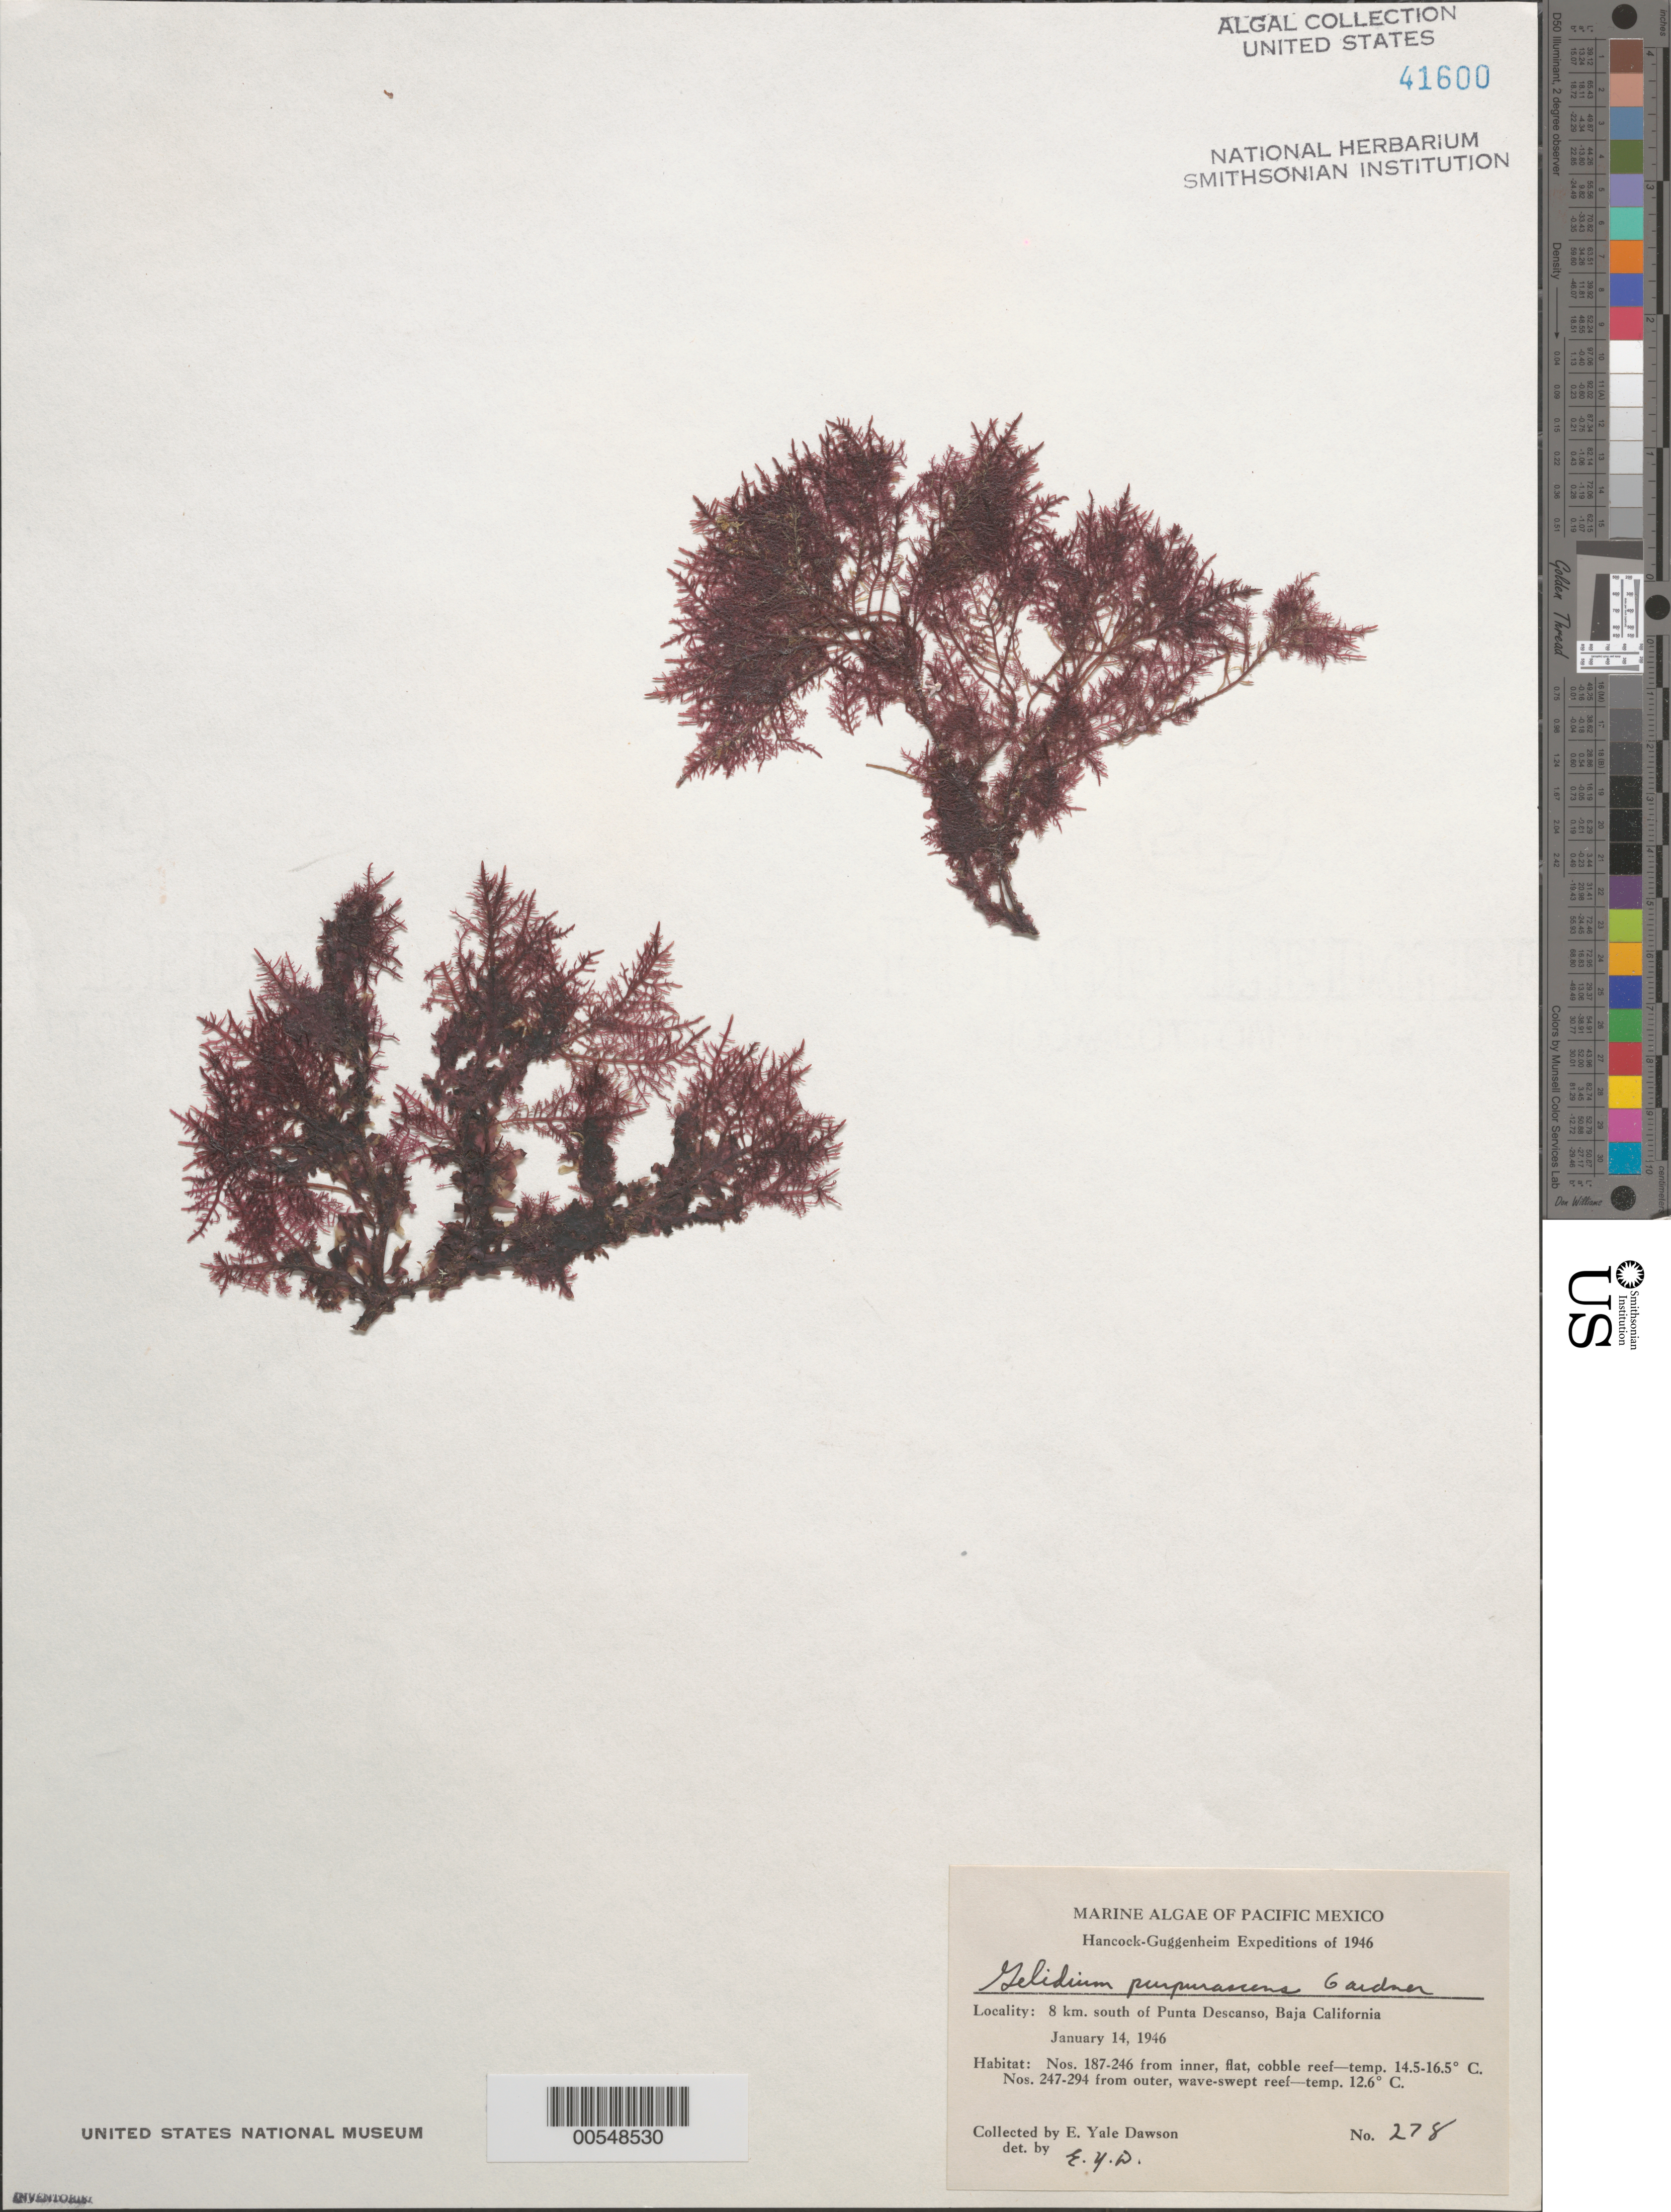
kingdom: Plantae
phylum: Rhodophyta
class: Florideophyceae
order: Gelidiales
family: Gelidiaceae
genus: Gelidium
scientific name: Gelidium purpurascens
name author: N.L. Gardner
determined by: Dawson, E. Y.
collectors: E. Y. Dawson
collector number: EYD 278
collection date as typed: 14 Jan 1946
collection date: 1946-01-14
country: Mexico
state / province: Baja California Norte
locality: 8 km south of Punta Descanso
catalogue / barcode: US 41600